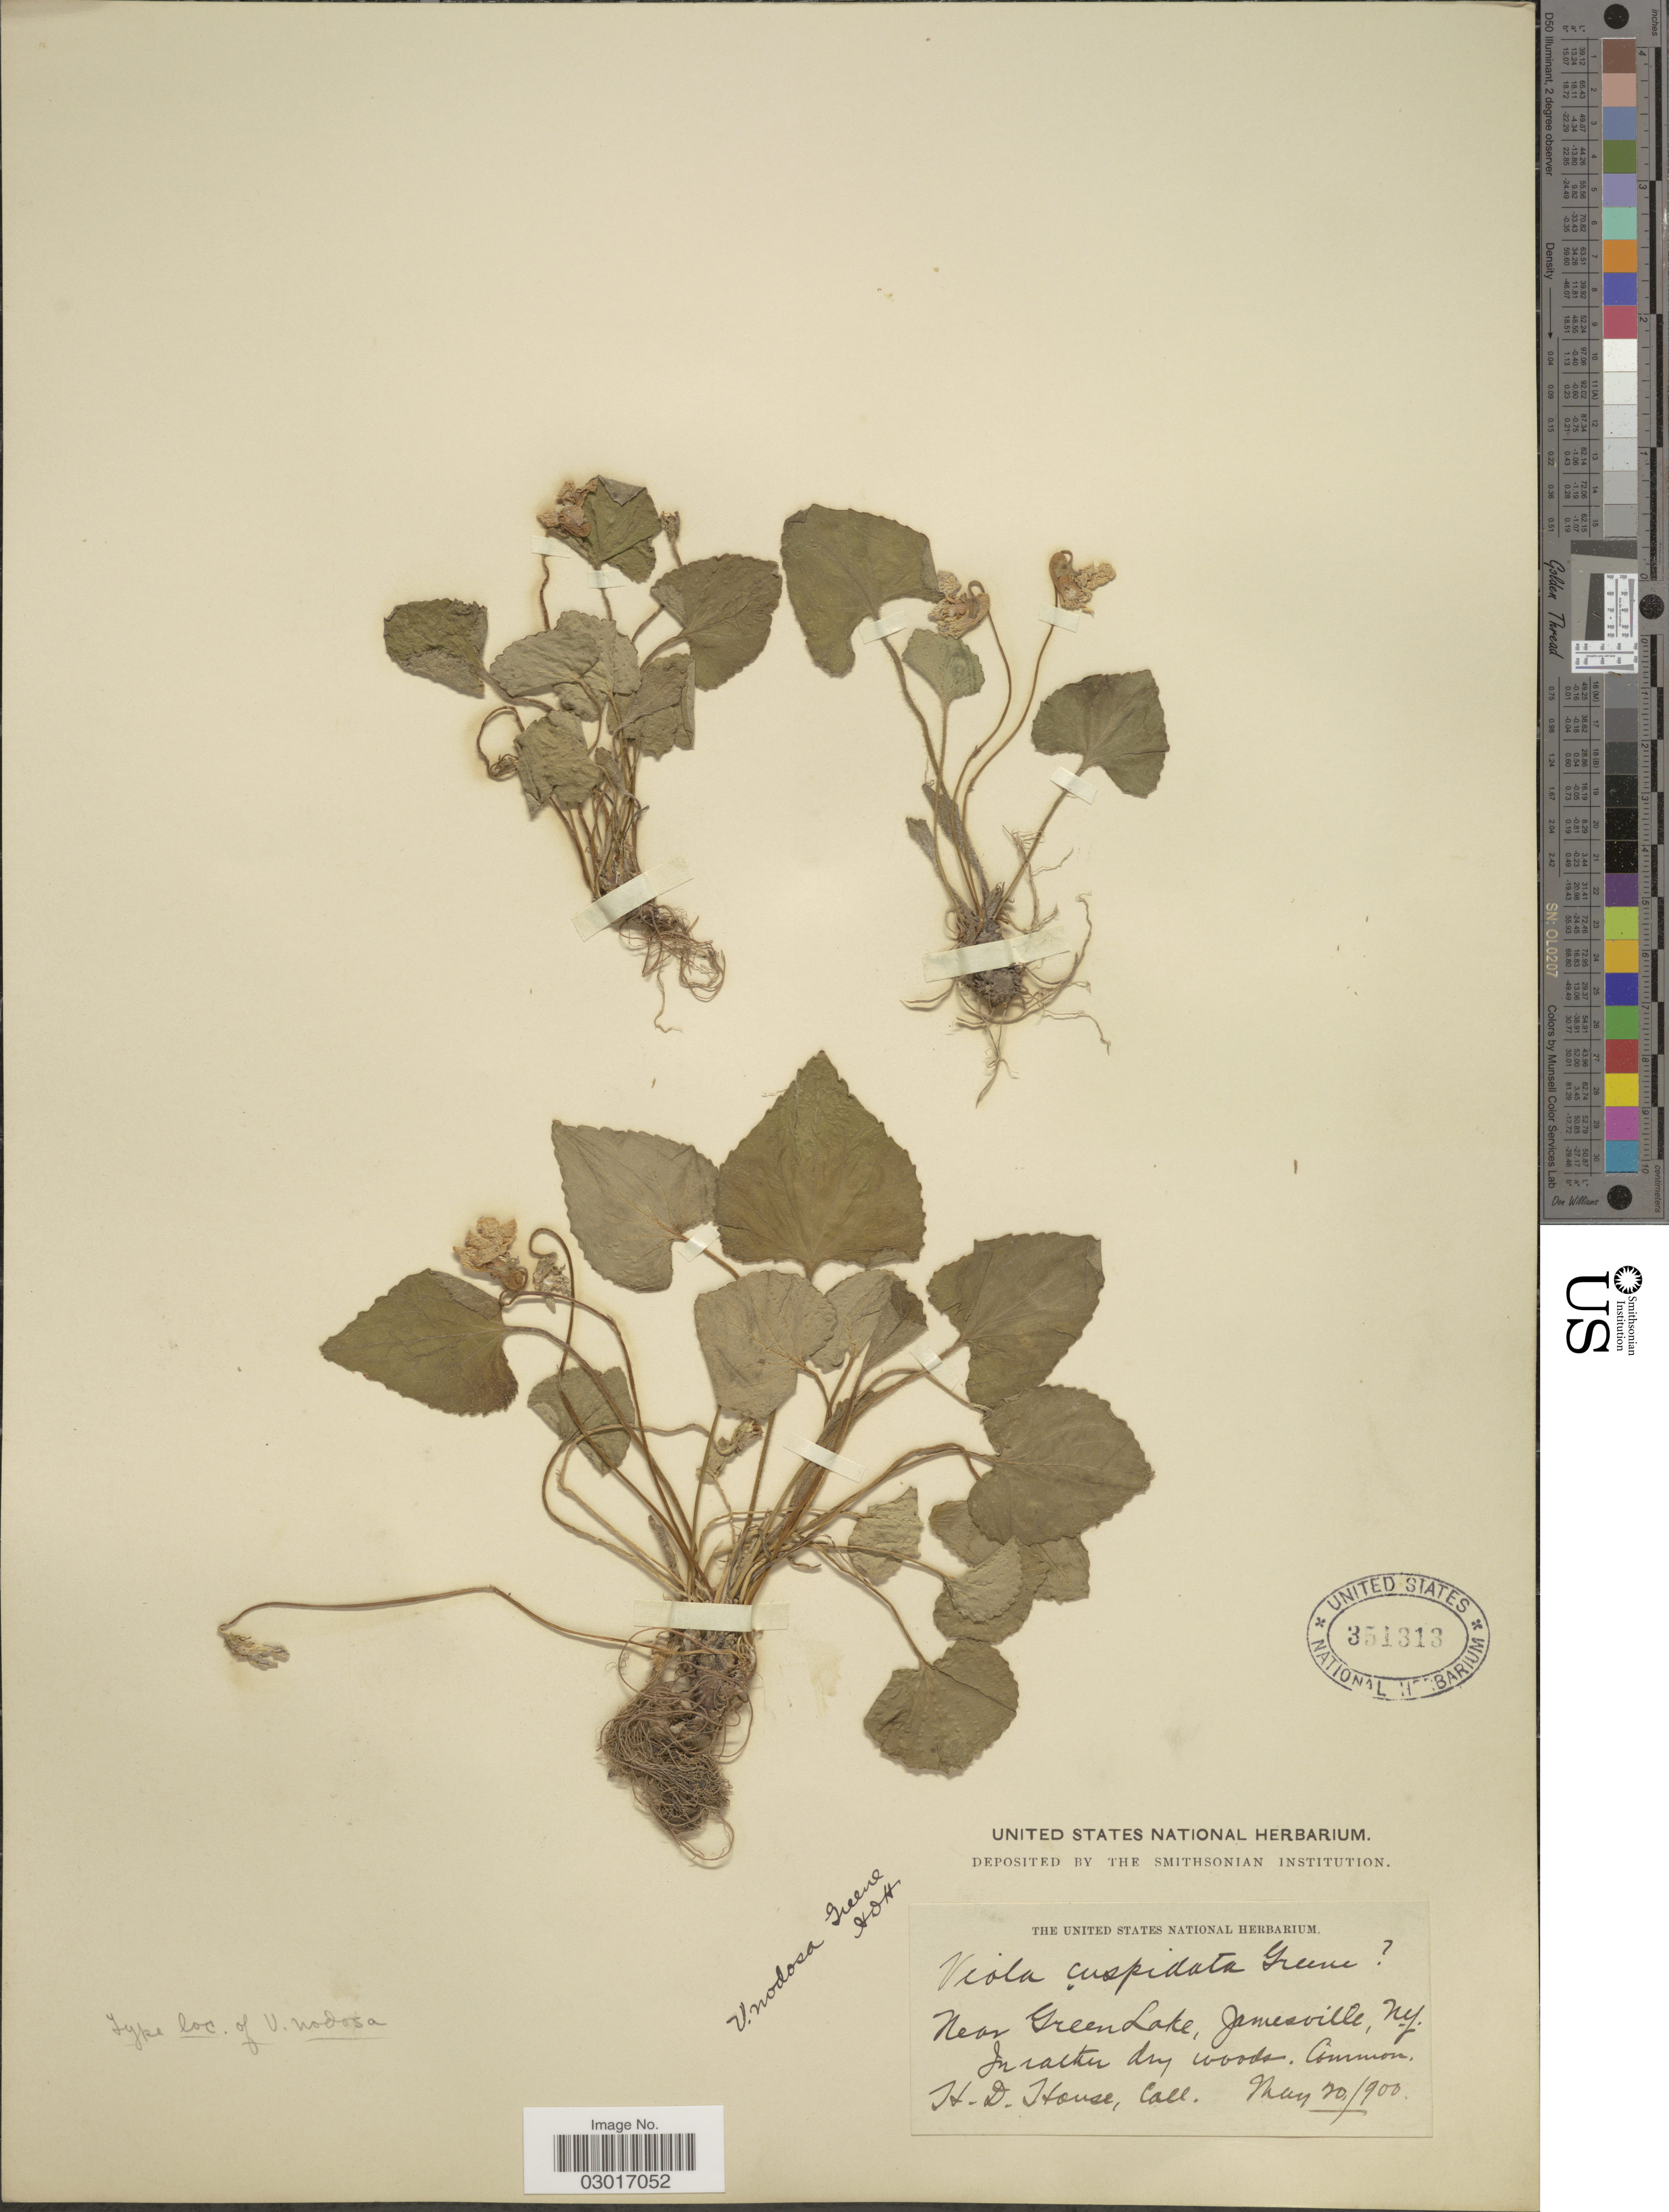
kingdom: Plantae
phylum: Tracheophyta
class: Magnoliopsida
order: Malpighiales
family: Violaceae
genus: Viola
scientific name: Viola sororia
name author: Willd.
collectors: H. D. House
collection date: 1900-05-20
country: United States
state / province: New York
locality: Near Green Lake, Jamesville.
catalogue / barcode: US 351313